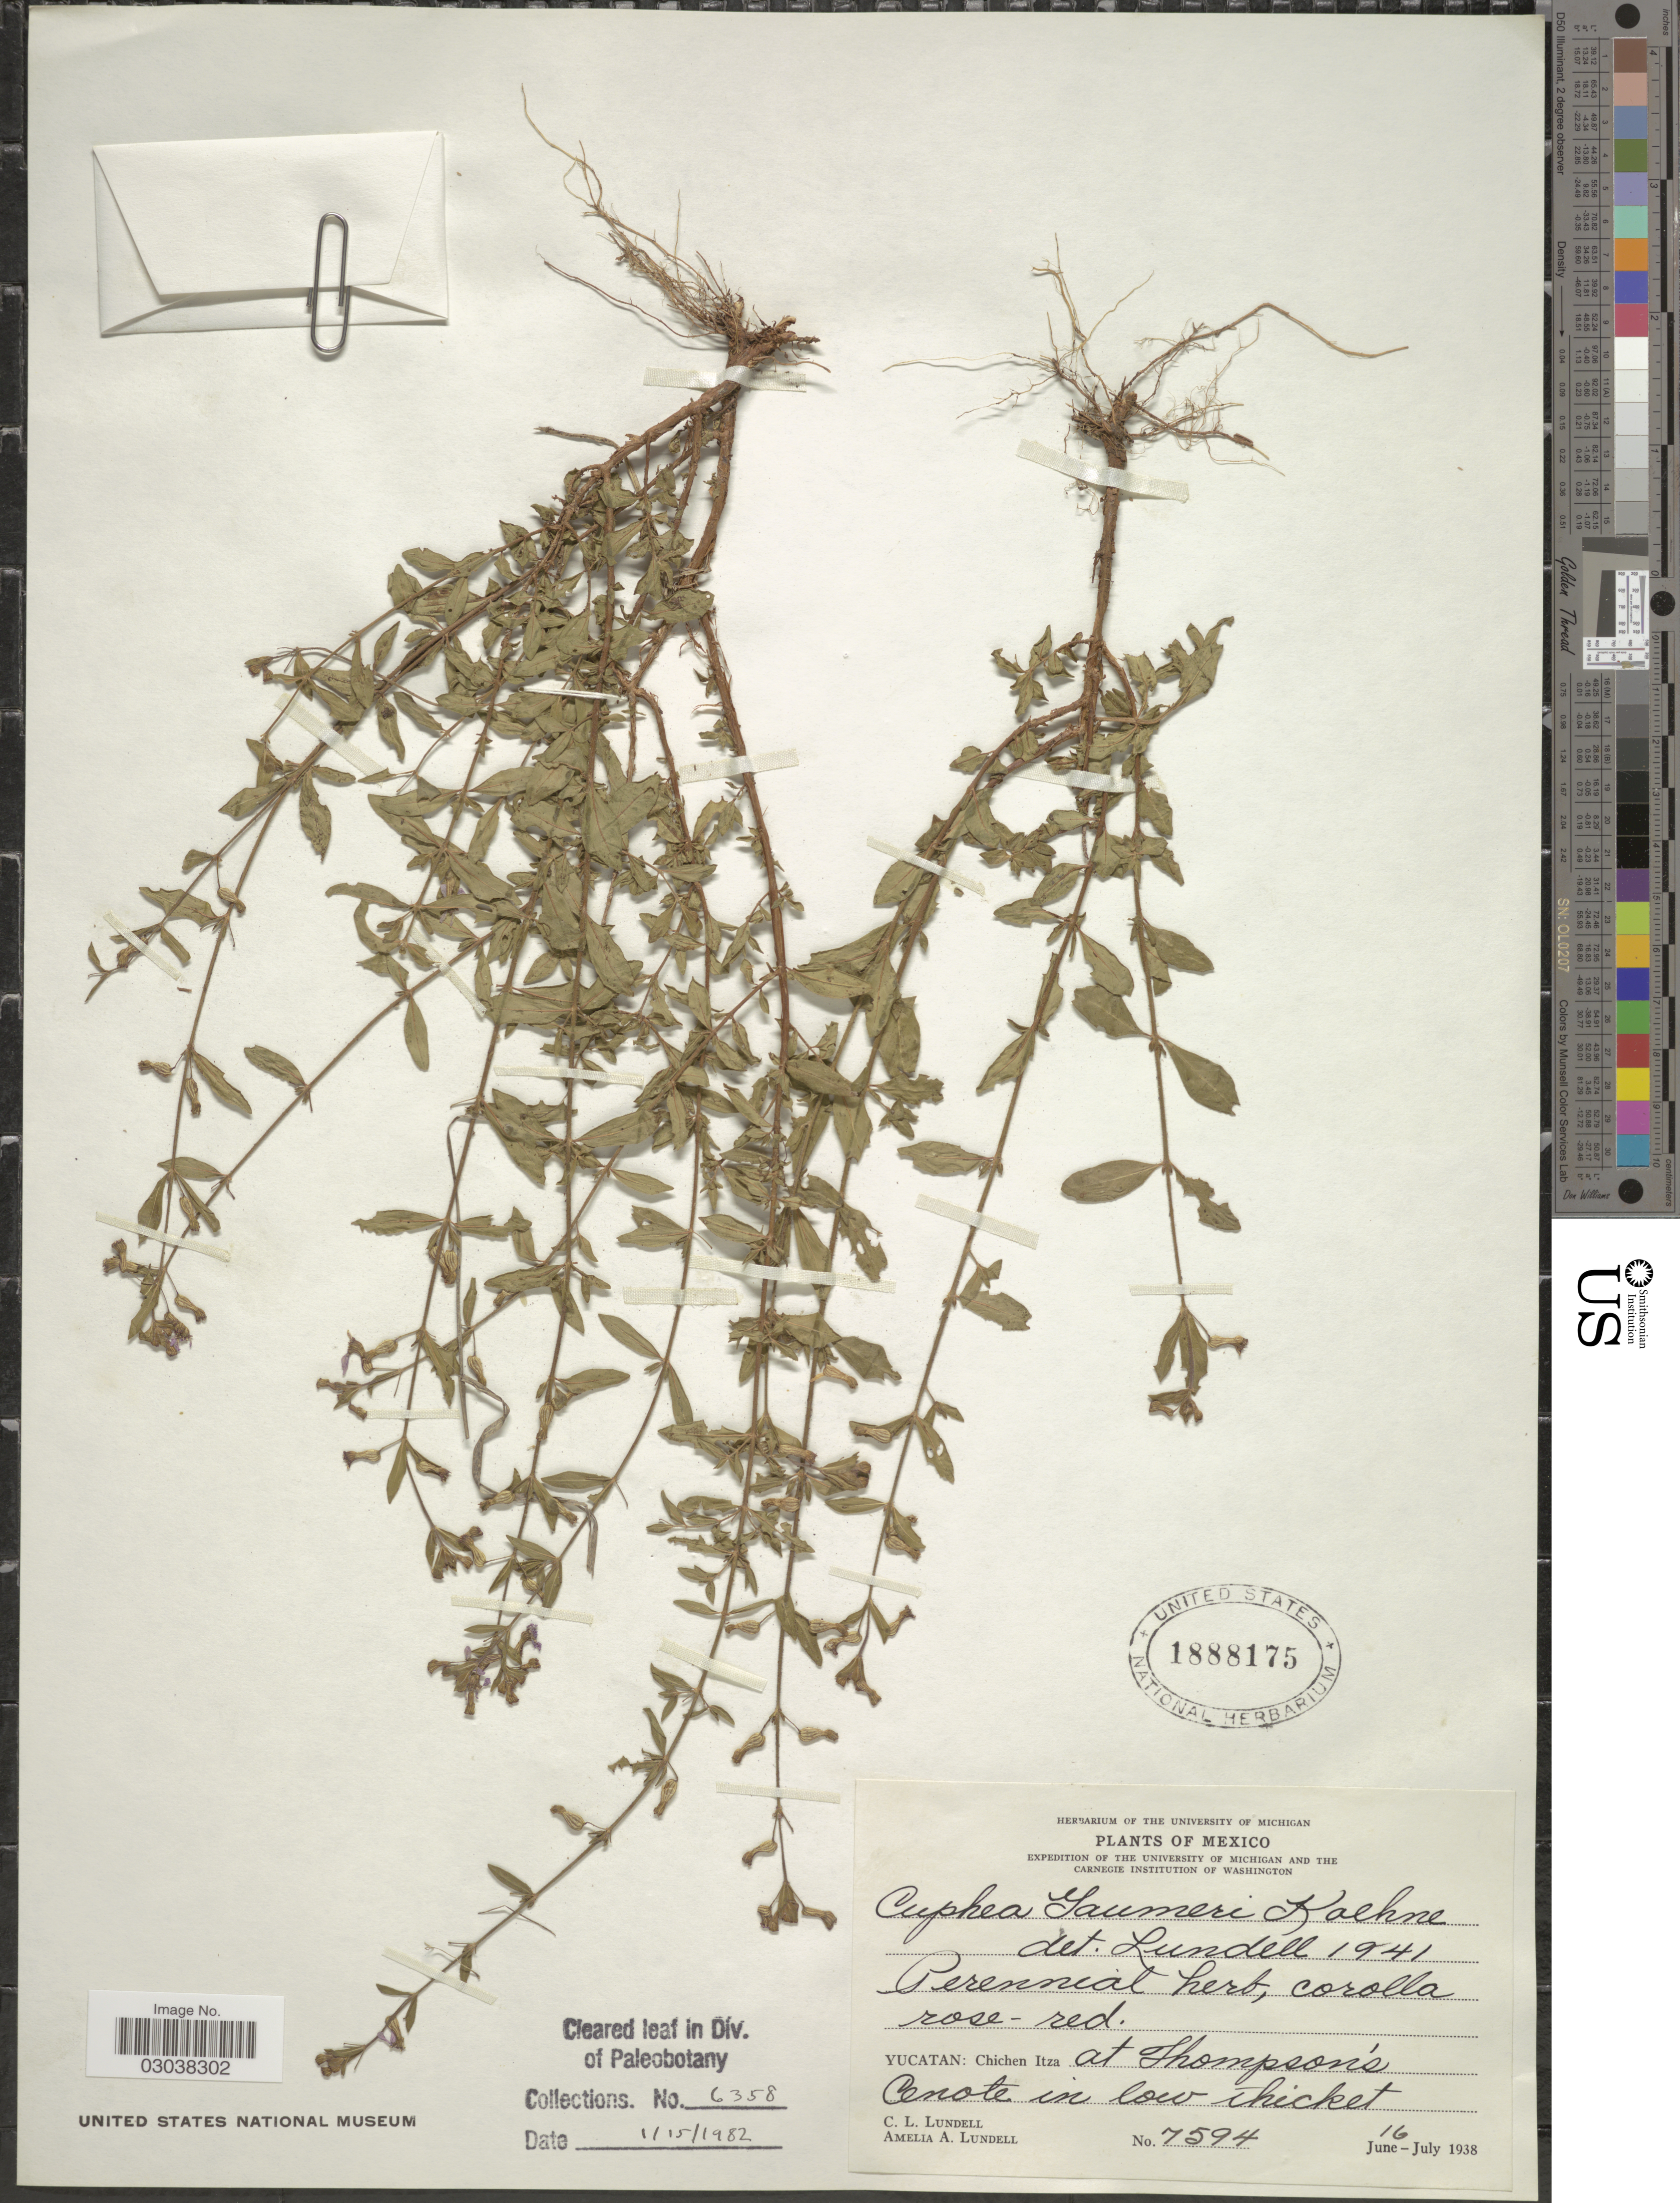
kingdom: Plantae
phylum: Tracheophyta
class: Magnoliopsida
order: Myrtales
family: Lythraceae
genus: Cuphea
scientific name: Cuphea gaumeri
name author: Koehne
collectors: C. L. Lundell & A. A. Lundell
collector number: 7594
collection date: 1938-06-16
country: Mexico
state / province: Yucatán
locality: Chichen Itza at Thompson's Cenote.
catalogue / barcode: US 1888175